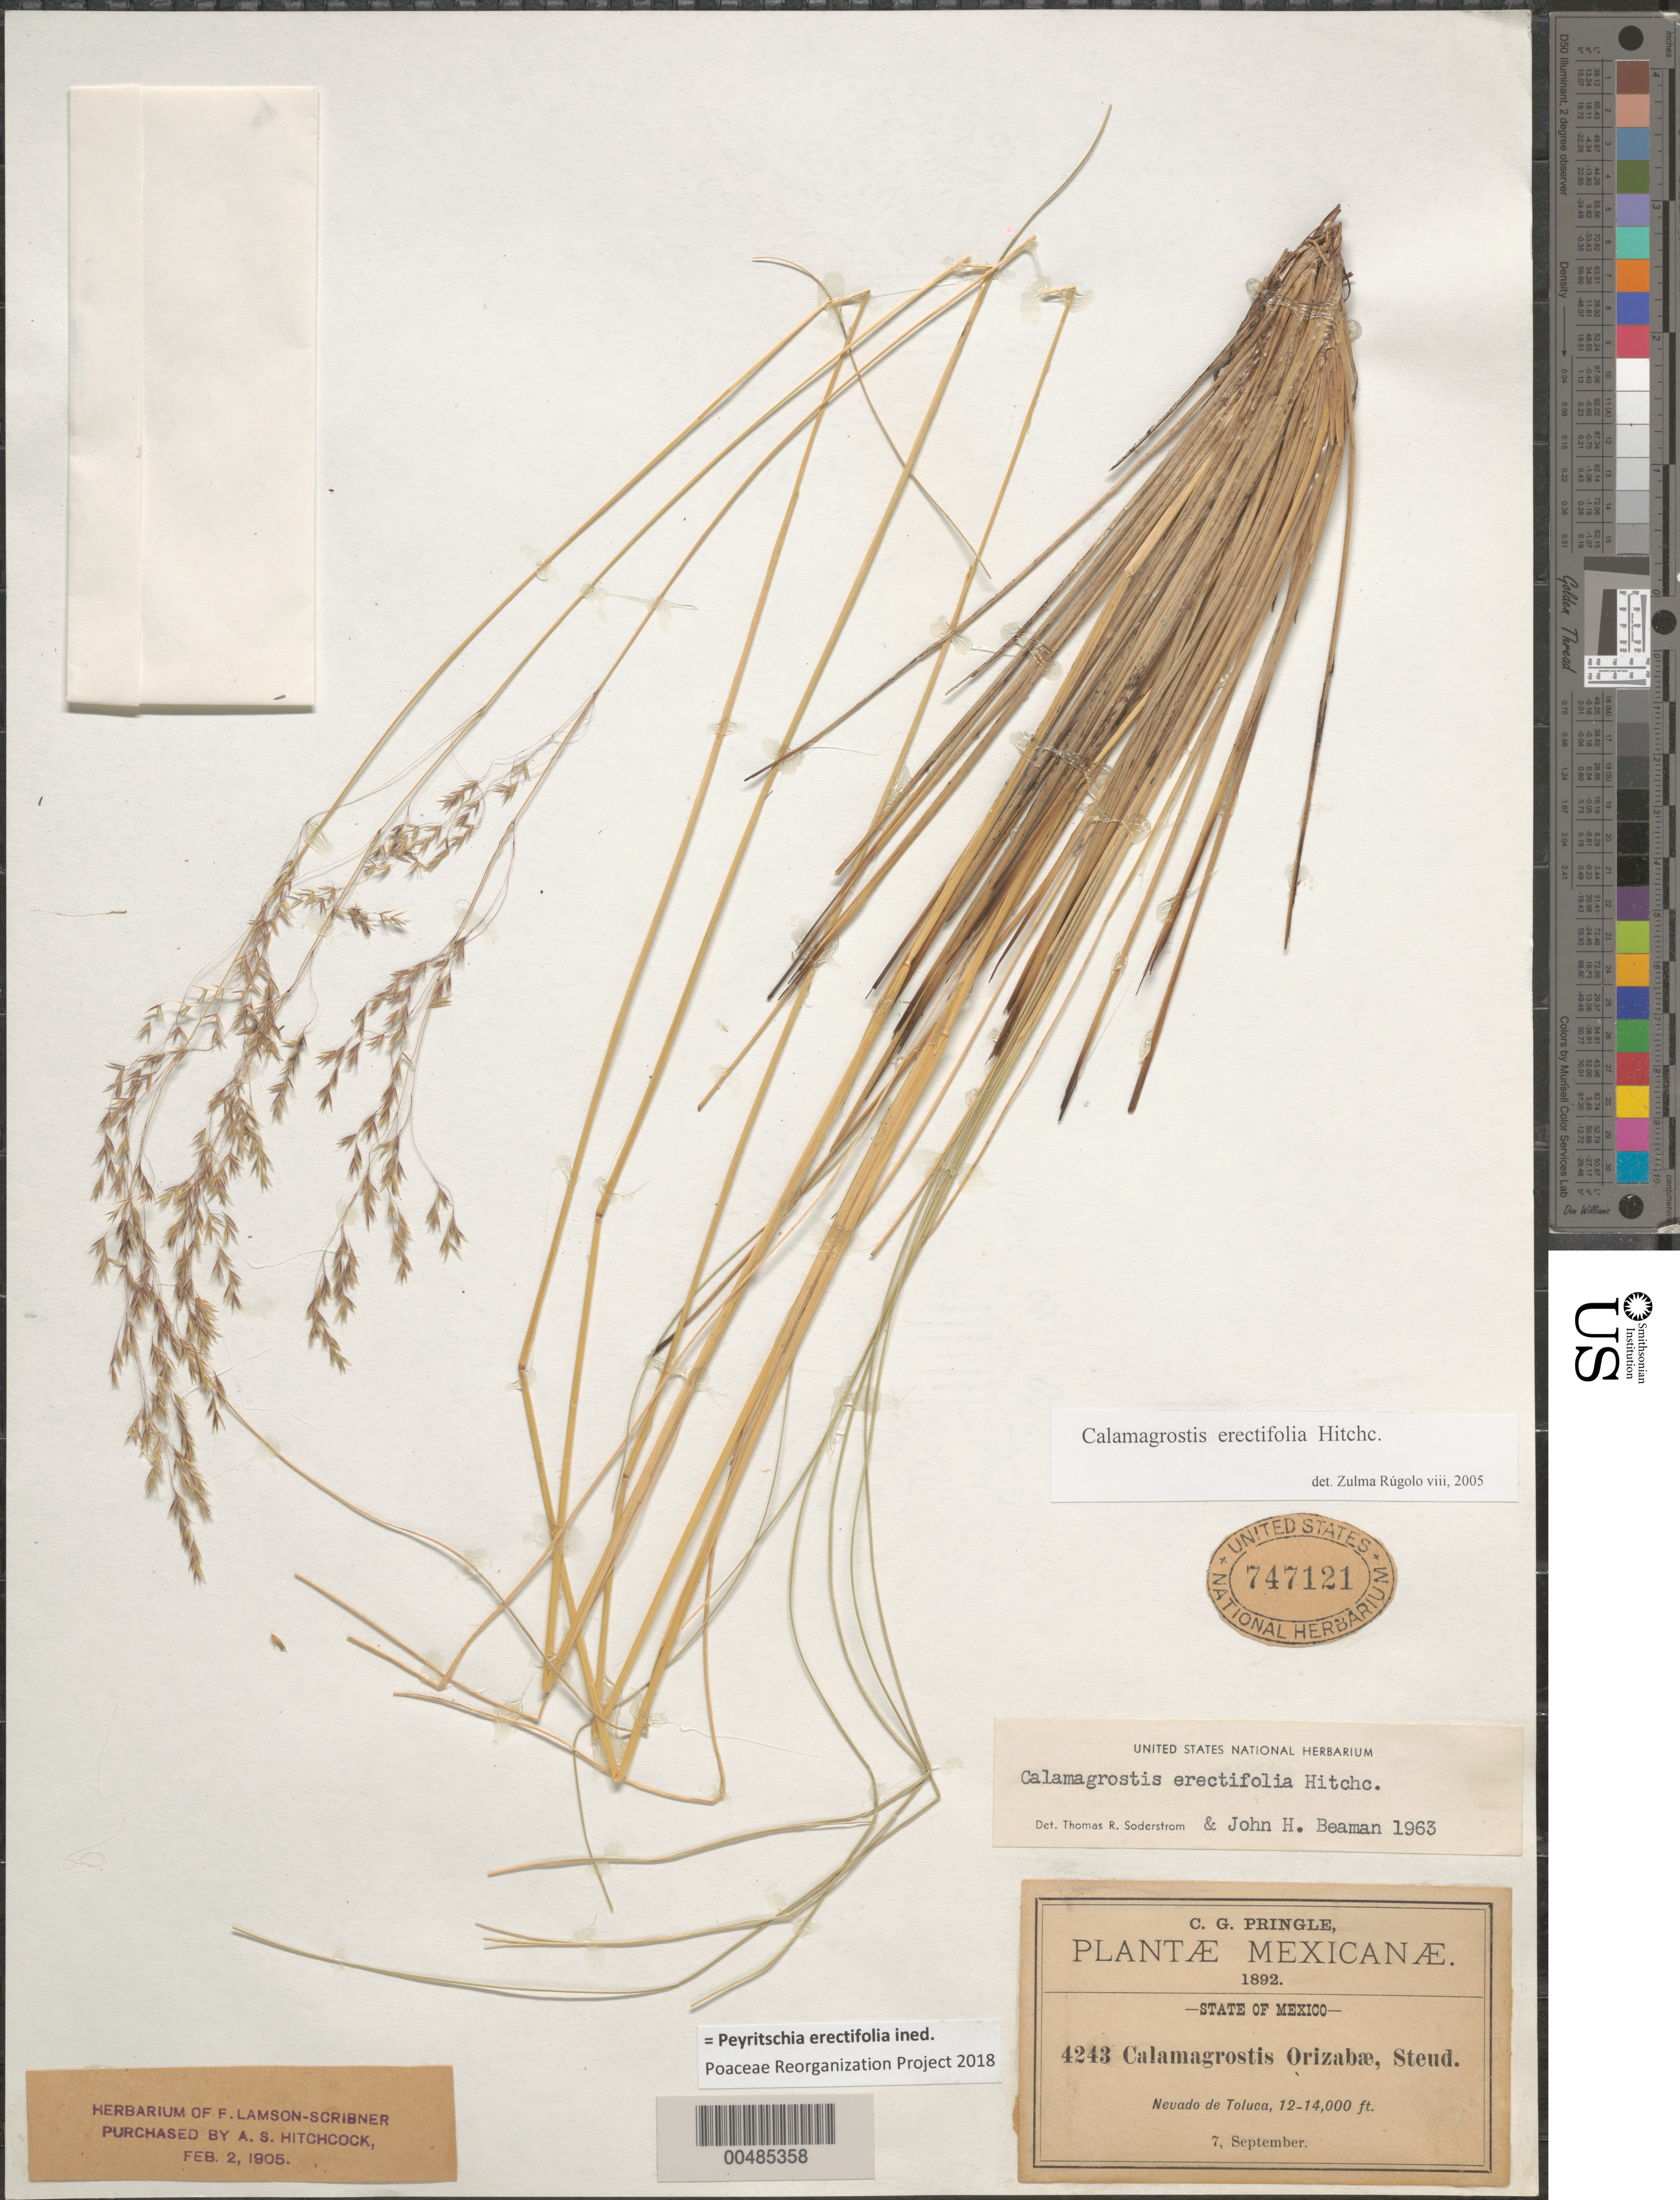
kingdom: Plantae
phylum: Tracheophyta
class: Liliopsida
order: Poales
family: Poaceae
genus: Peyritschia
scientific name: Peyritschia erectifolia ined.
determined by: Poaceae Reorganization Project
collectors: C. G. Pringle et al.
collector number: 4243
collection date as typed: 7 Sep 1892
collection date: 1892-09-07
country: Mexico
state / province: México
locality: Nevado de Toluca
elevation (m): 3658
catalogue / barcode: US 747121